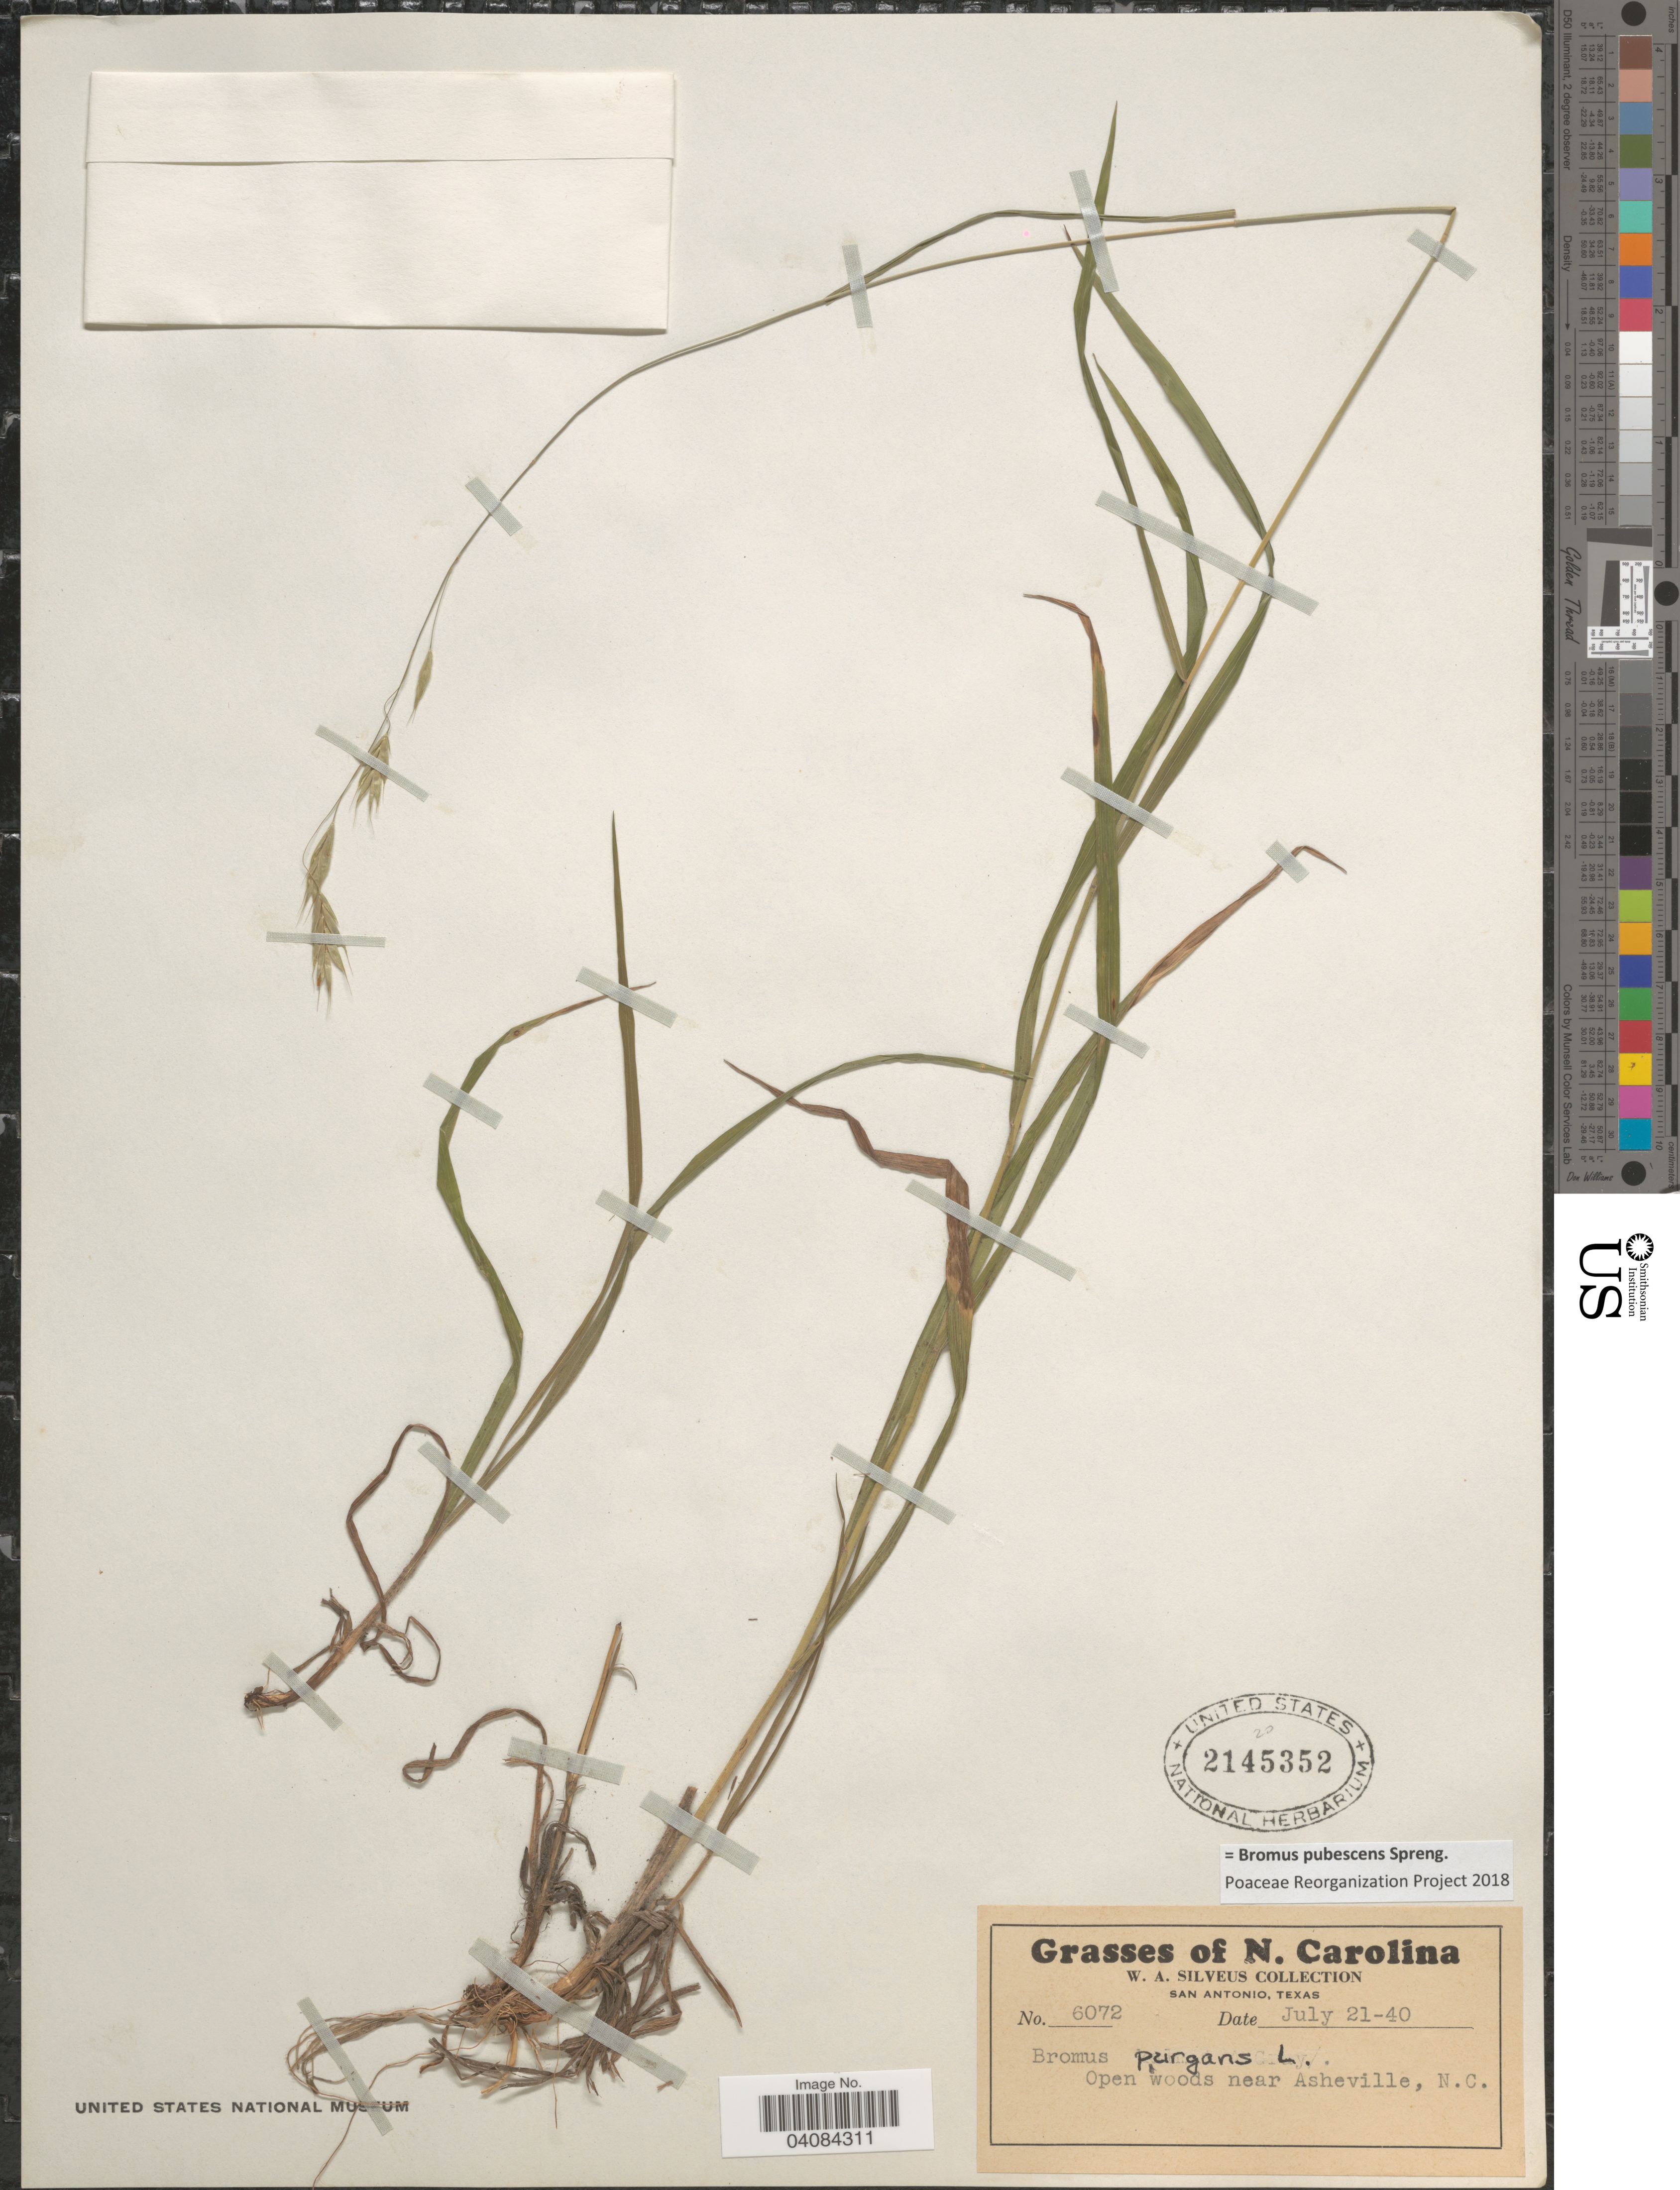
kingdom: Plantae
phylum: Tracheophyta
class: Liliopsida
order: Poales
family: Poaceae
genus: Bromus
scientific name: Bromus pubescens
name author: Muhl. ex Willd.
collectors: W. Silveus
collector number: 6072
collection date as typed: Transcribed d/m/y: 21/7/40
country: United States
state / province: North Carolina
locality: Open woods near Asheville.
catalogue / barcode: US 2145352